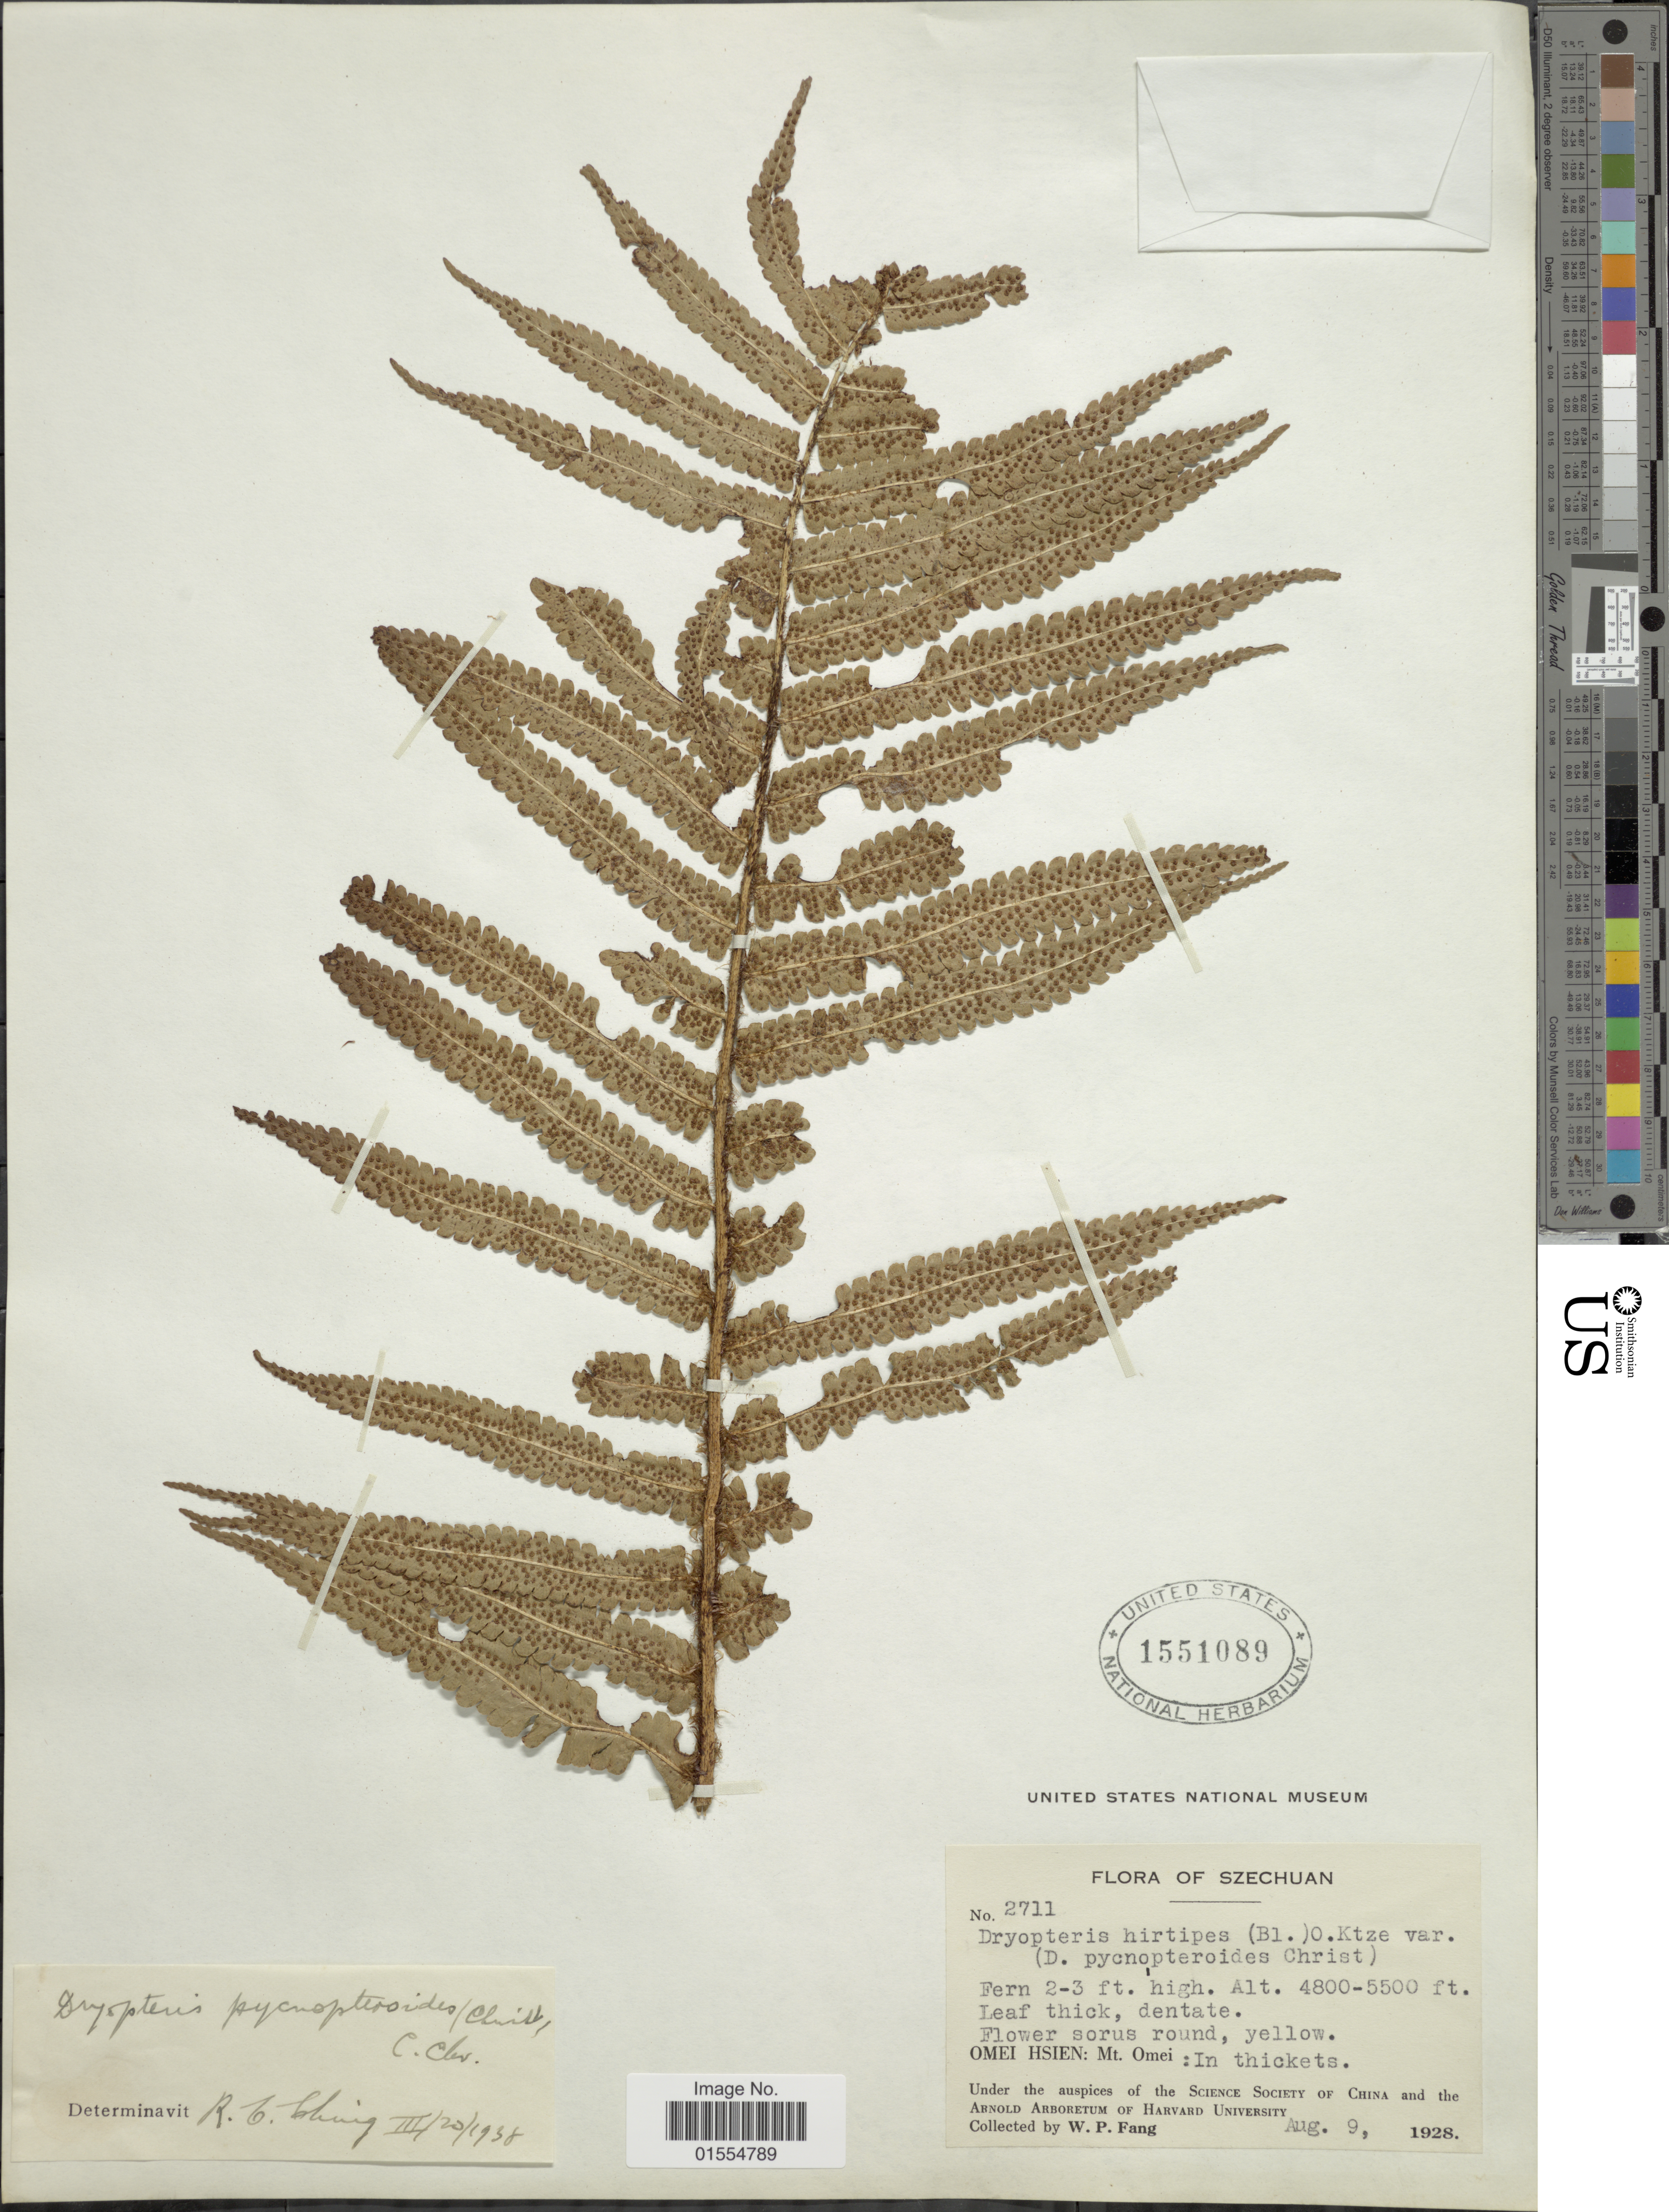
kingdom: Plantae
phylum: Tracheophyta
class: Polypodiopsida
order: Polypodiales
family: Dryopteridaceae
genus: Dryopteris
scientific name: Dryopteris pycnopteroides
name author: (Christ) C. Chr.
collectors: W. P. Fang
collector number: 2711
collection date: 1928-08-09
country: China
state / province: Sichuan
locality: Szechuan, Omei Hsien: Mt. Omei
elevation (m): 1463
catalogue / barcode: US 1551089